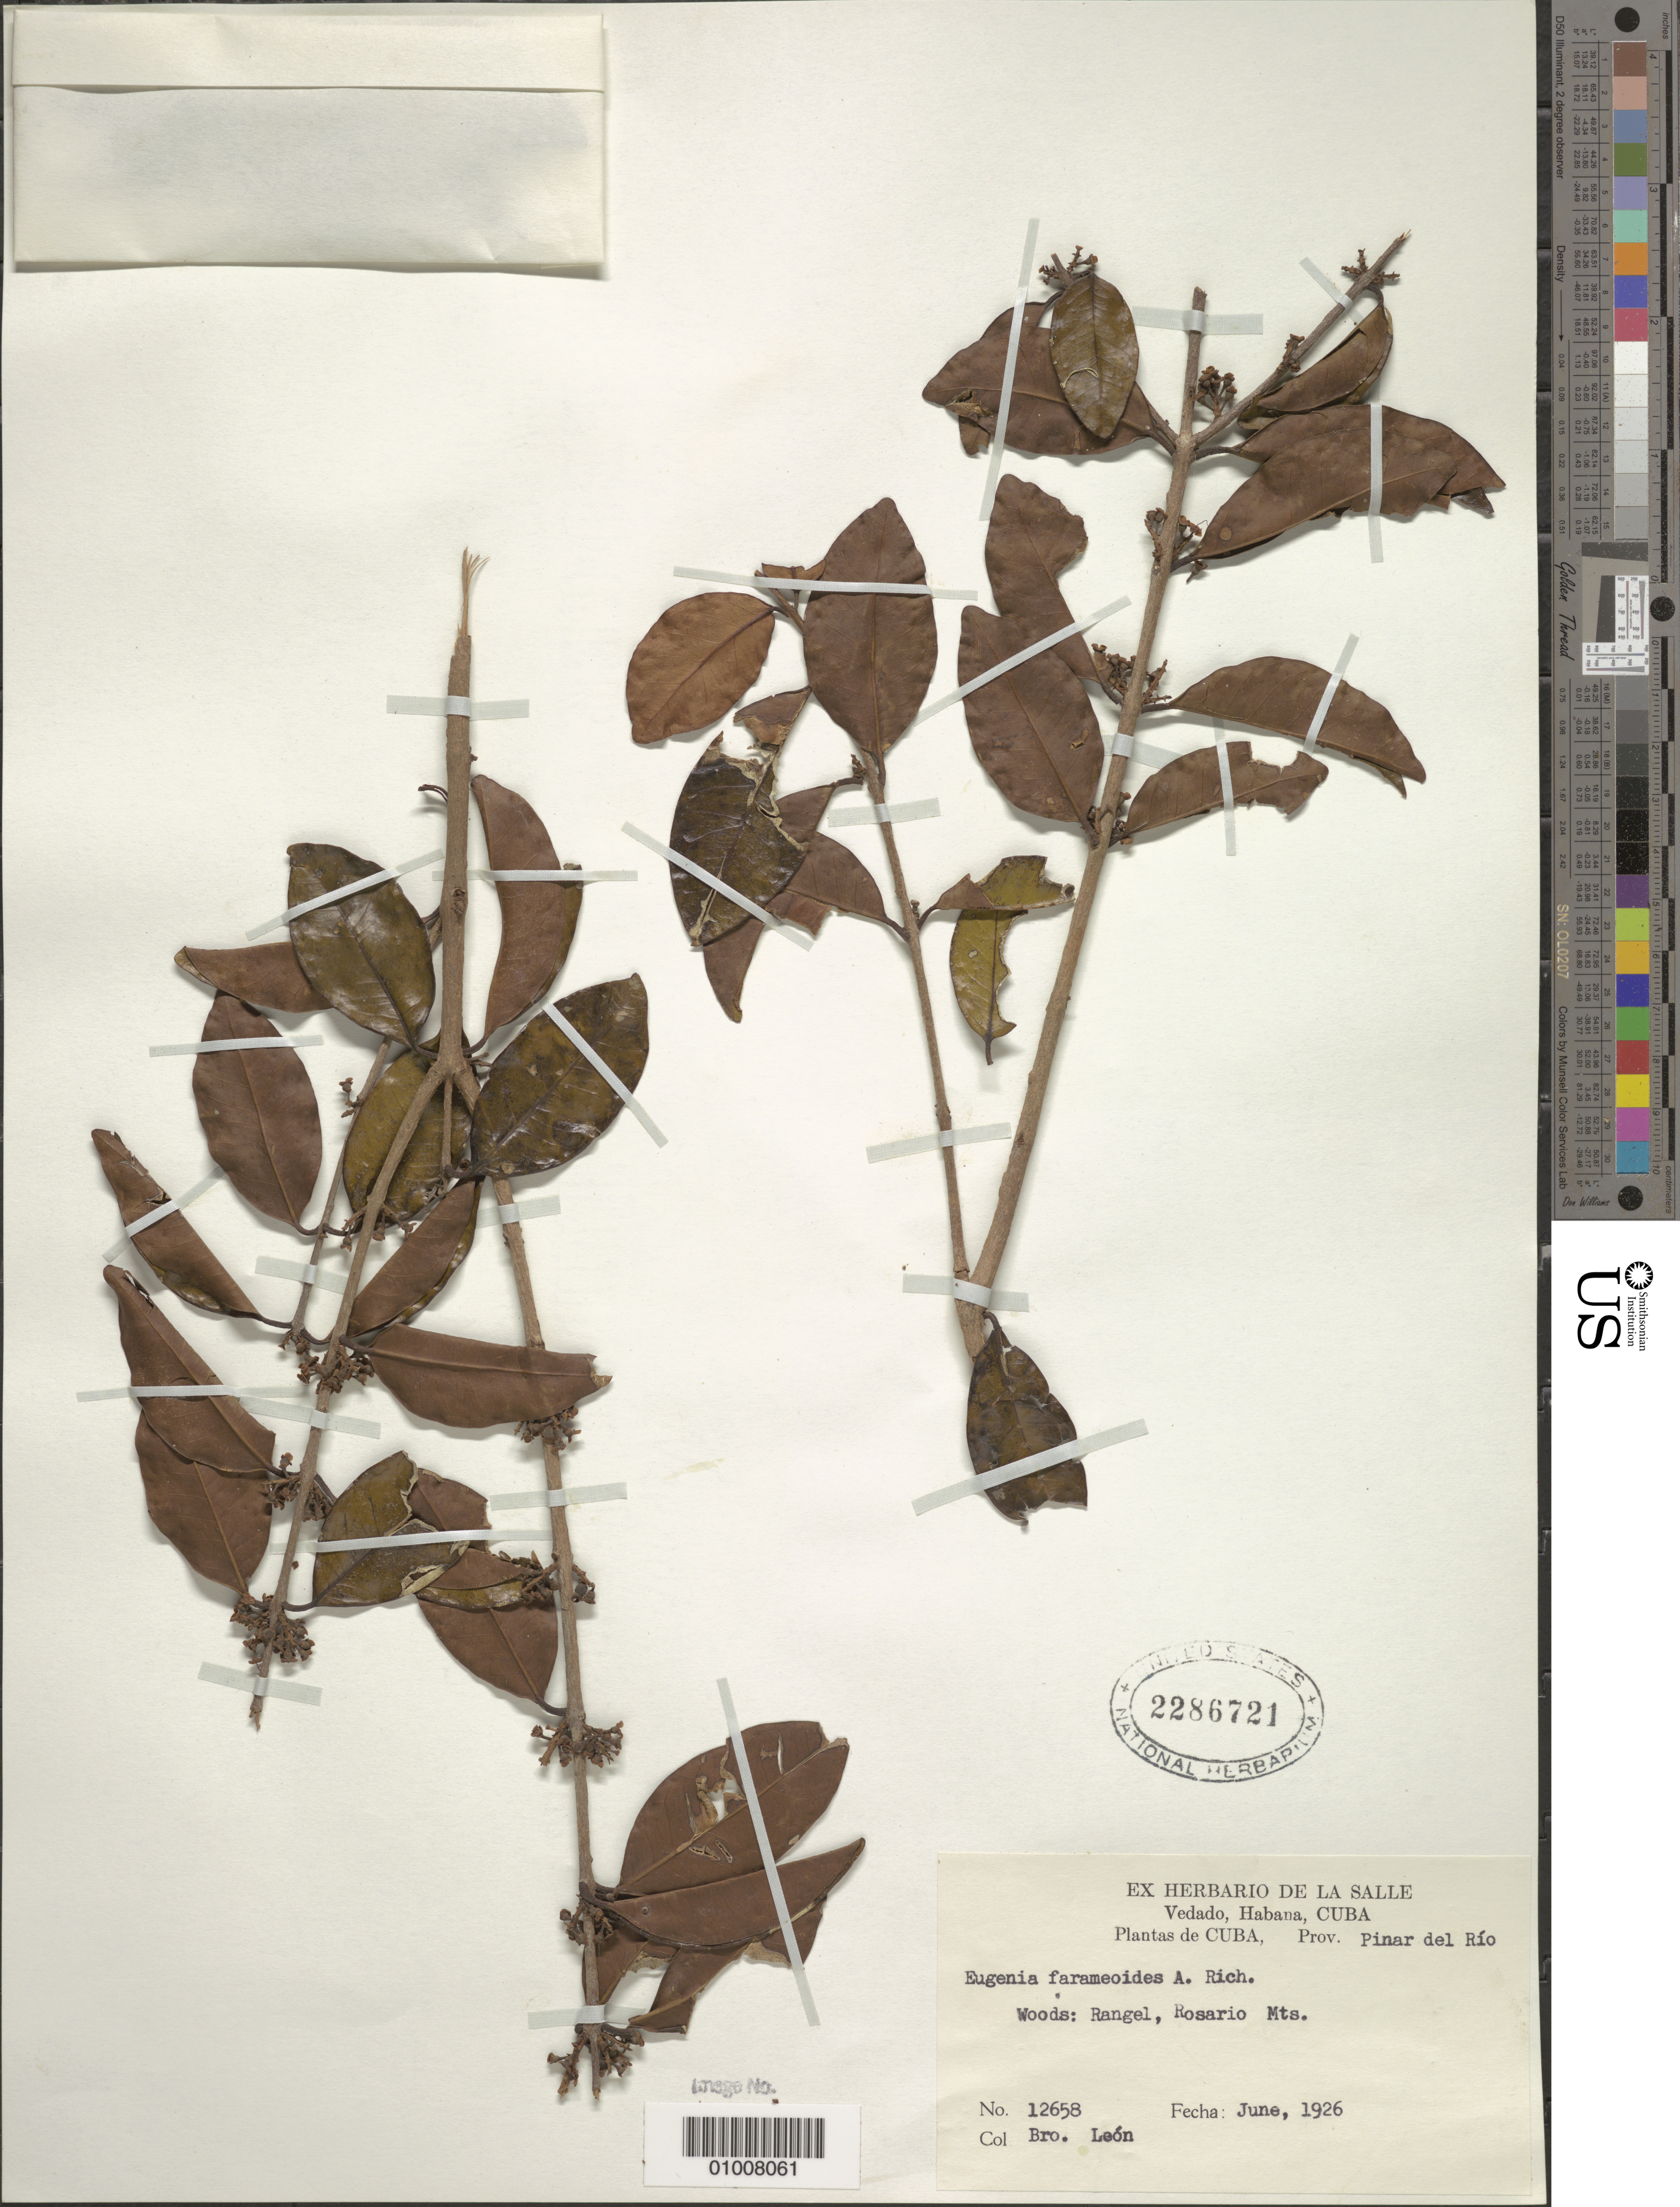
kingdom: Plantae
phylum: Tracheophyta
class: Magnoliopsida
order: Myrtales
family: Myrtaceae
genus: Eugenia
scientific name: Eugenia farameoides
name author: A. Rich.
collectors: Bro. León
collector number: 12658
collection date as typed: Jun 1926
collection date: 1926-06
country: Cuba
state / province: Pinar del Rio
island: Cuba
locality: Rangel, Rosario Mts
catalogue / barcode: US 2286721